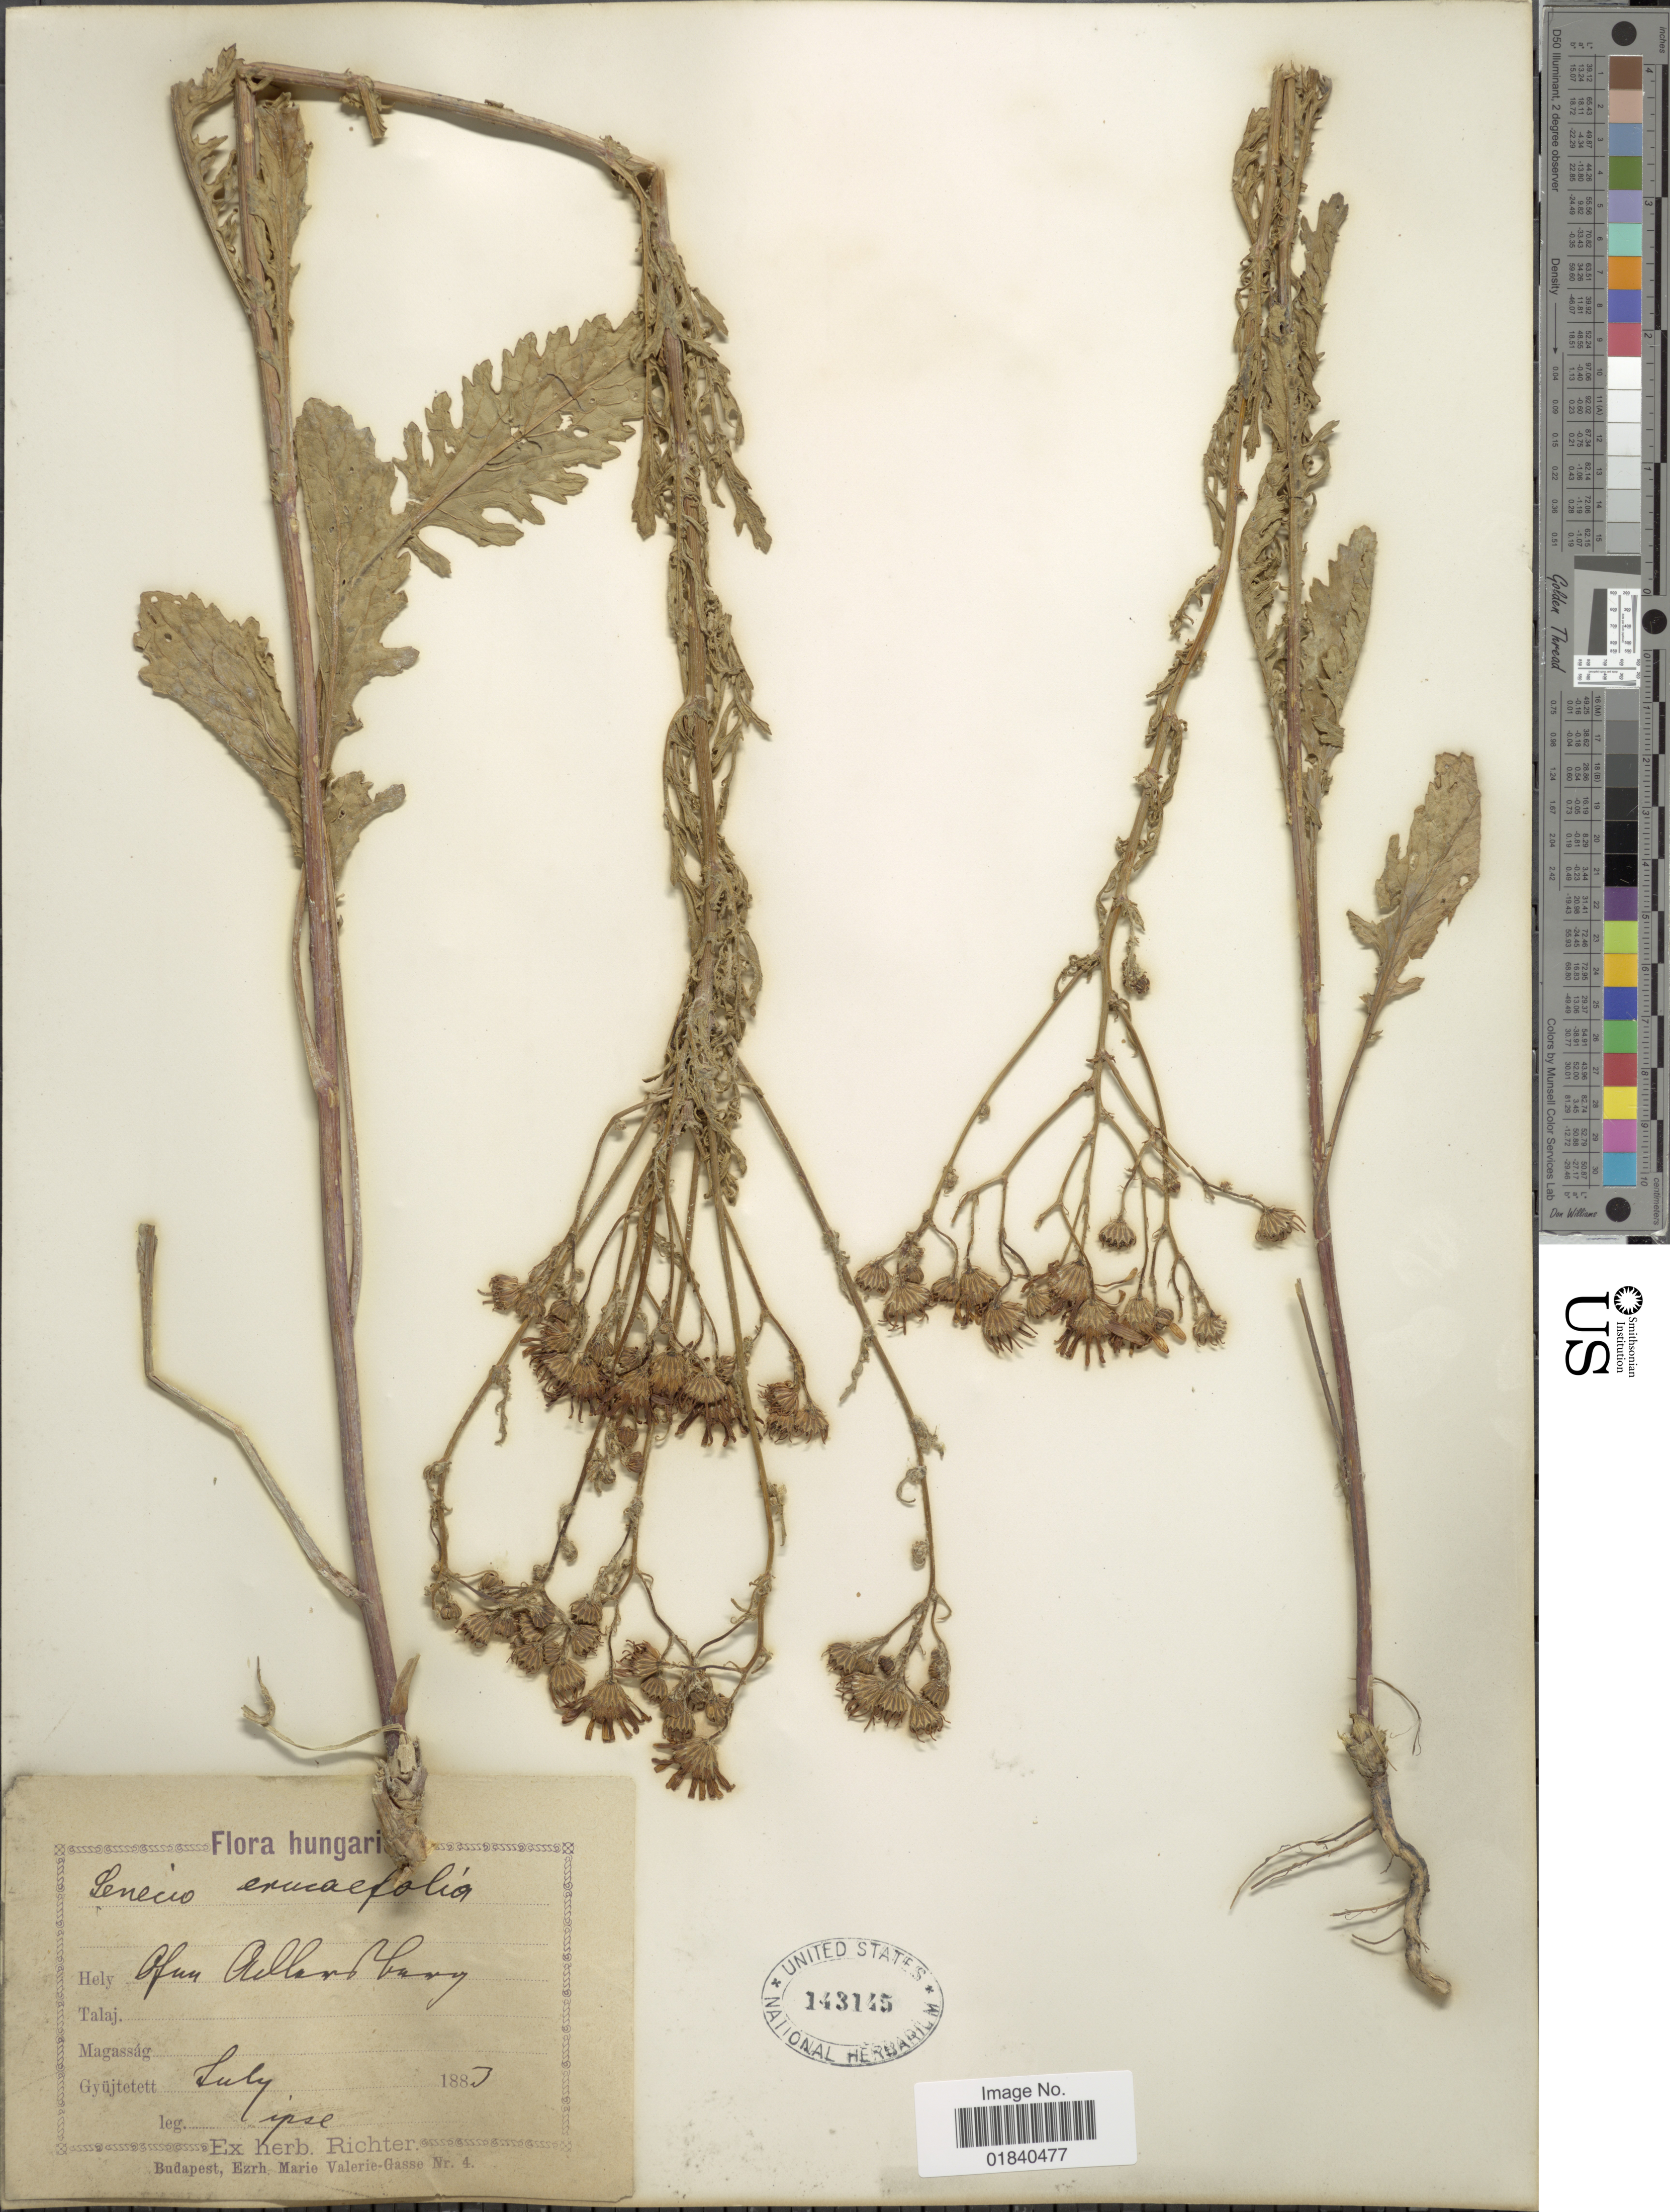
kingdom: Plantae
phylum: Tracheophyta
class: Magnoliopsida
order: Asterales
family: Asteraceae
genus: Jacobaea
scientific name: Jacobaea erucifolia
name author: (L.) G. Gaertn. et al.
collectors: -- Richter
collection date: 1883-07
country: Hungary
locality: Afun Al [illegible text]berg. [interpreted] Hungari [illegible text]. [interpreted]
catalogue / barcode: US 143145